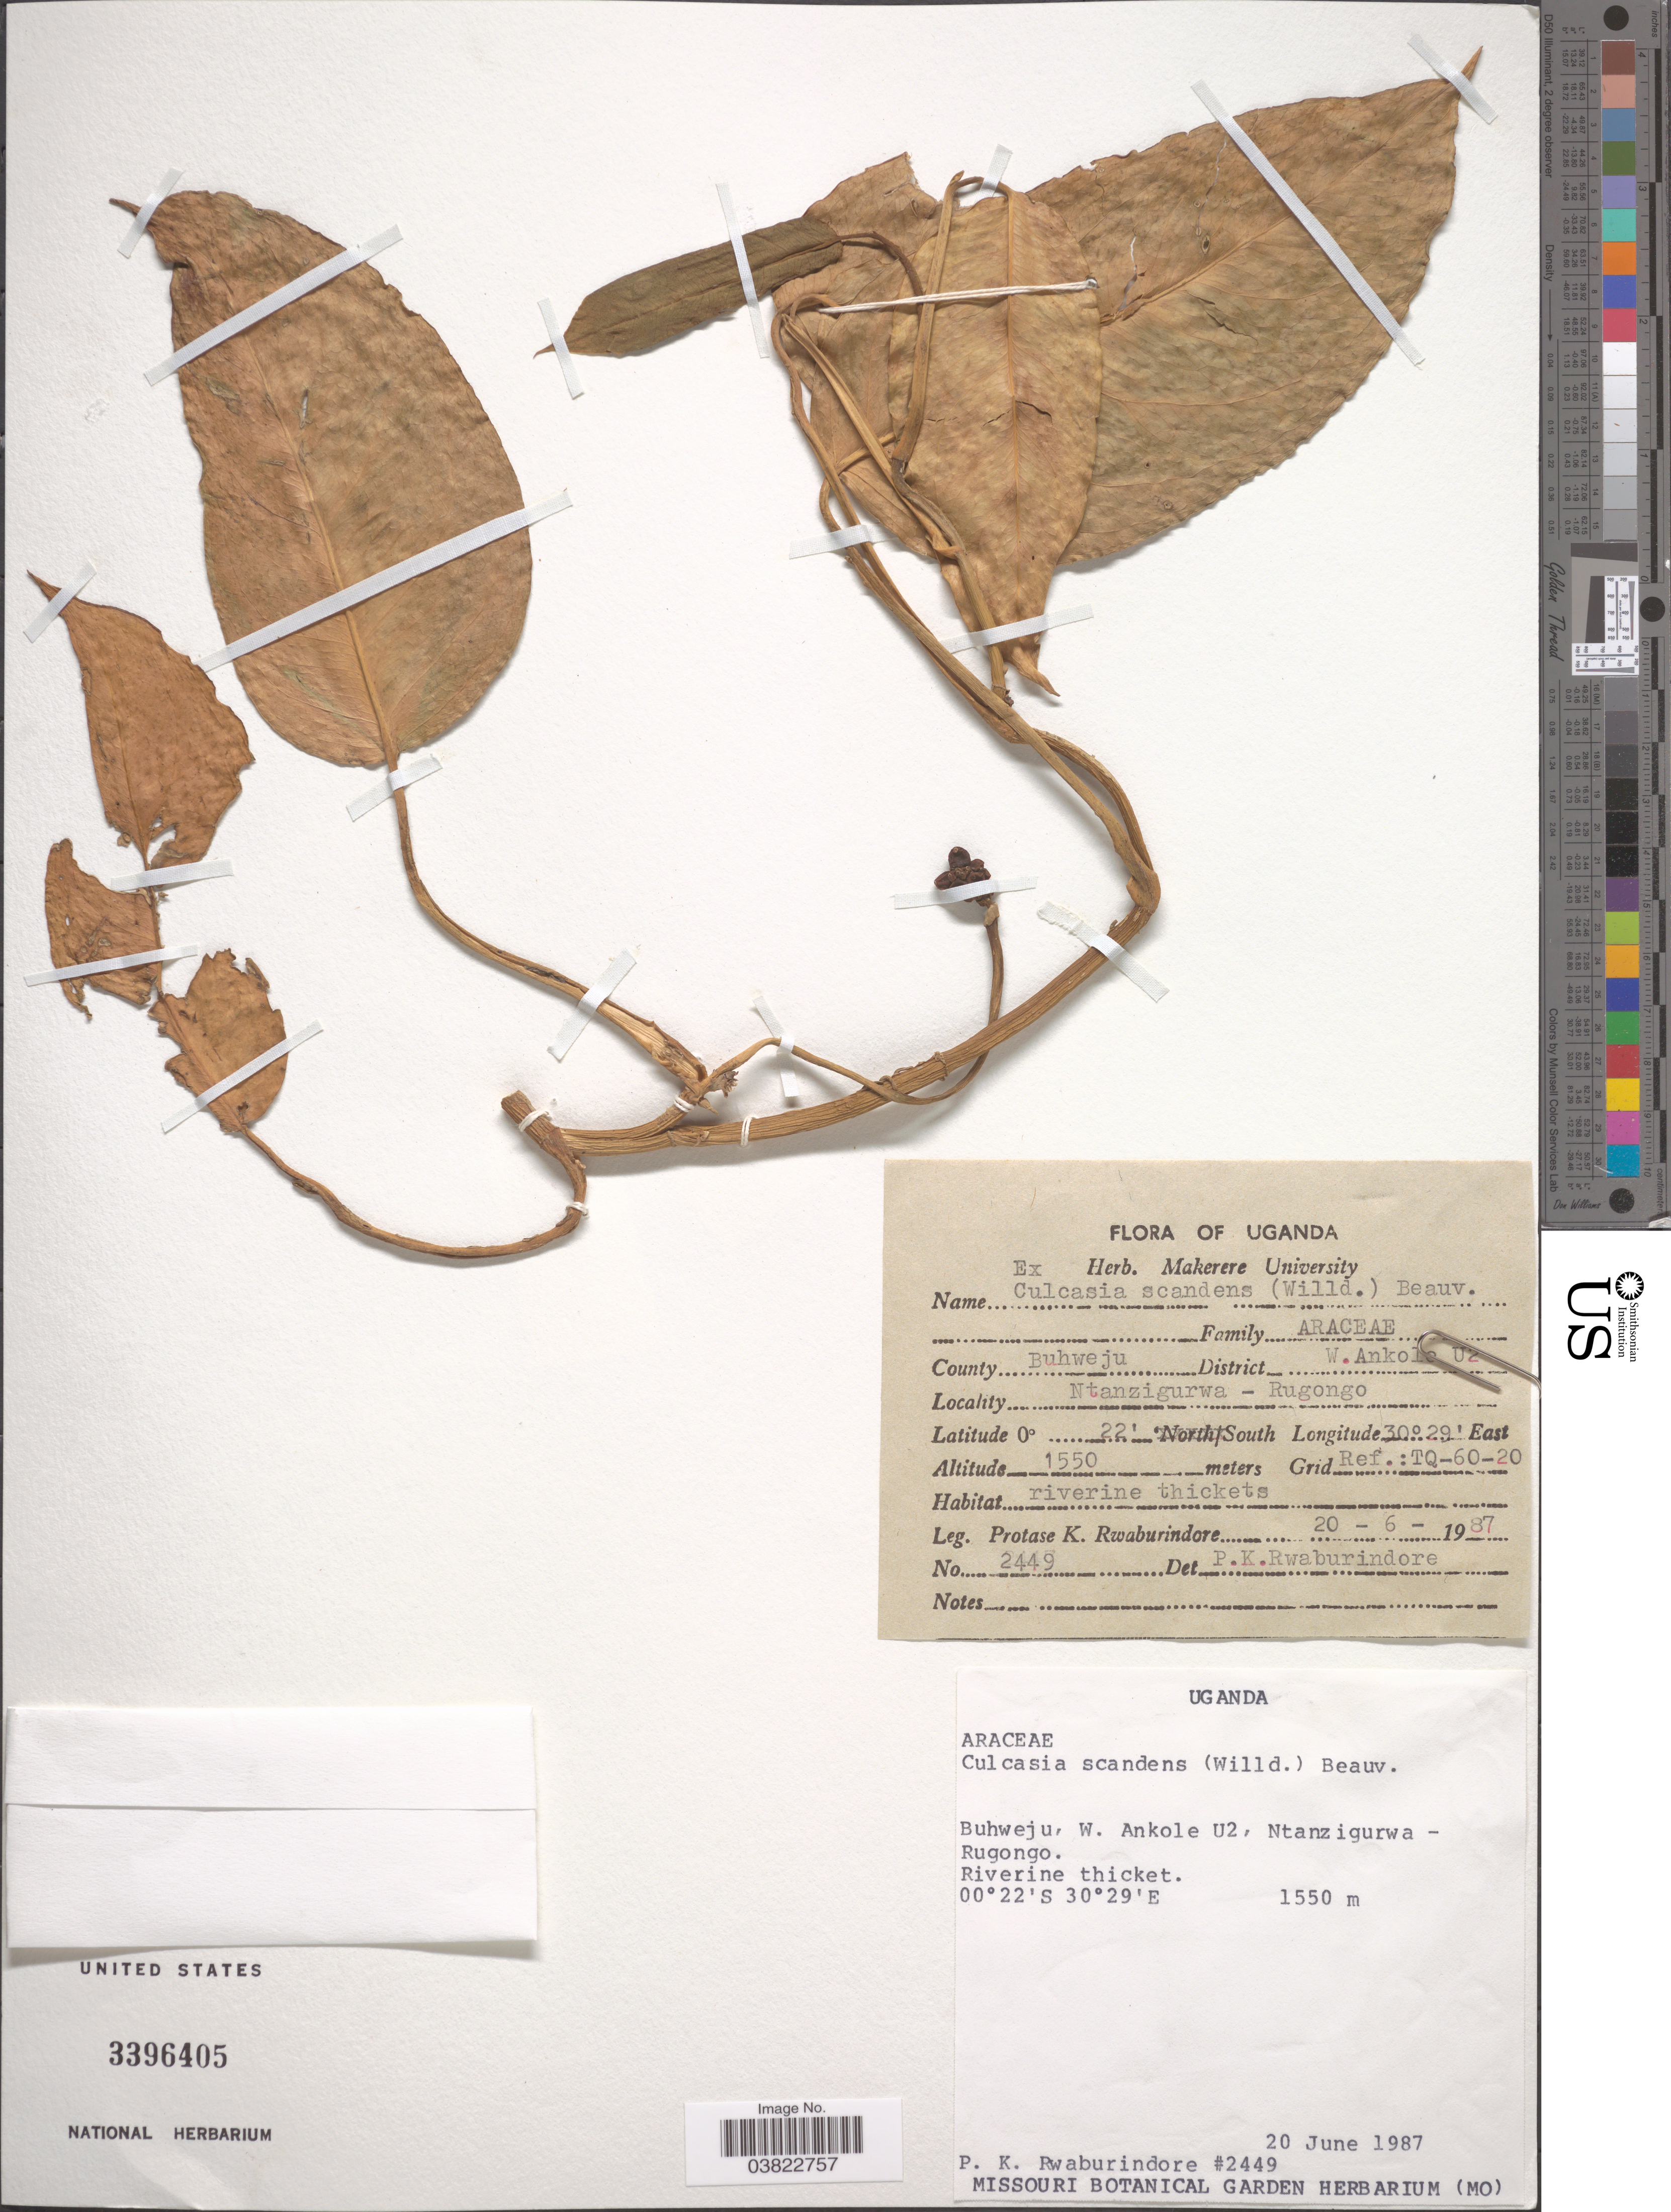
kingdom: Plantae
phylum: Tracheophyta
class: Liliopsida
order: Alismatales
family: Araceae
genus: Culcasia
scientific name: Culcasia scandens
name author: P. Beauv.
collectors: P. Rwaburindore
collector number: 2449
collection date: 1987-06-20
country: Uganda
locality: County Buhweju. District W. Ankole U2, Ntanzigurwa - Rugongo. Riverine thicket. Grid Ref.: TQ- 60-20.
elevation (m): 1550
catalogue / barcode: US 3396405